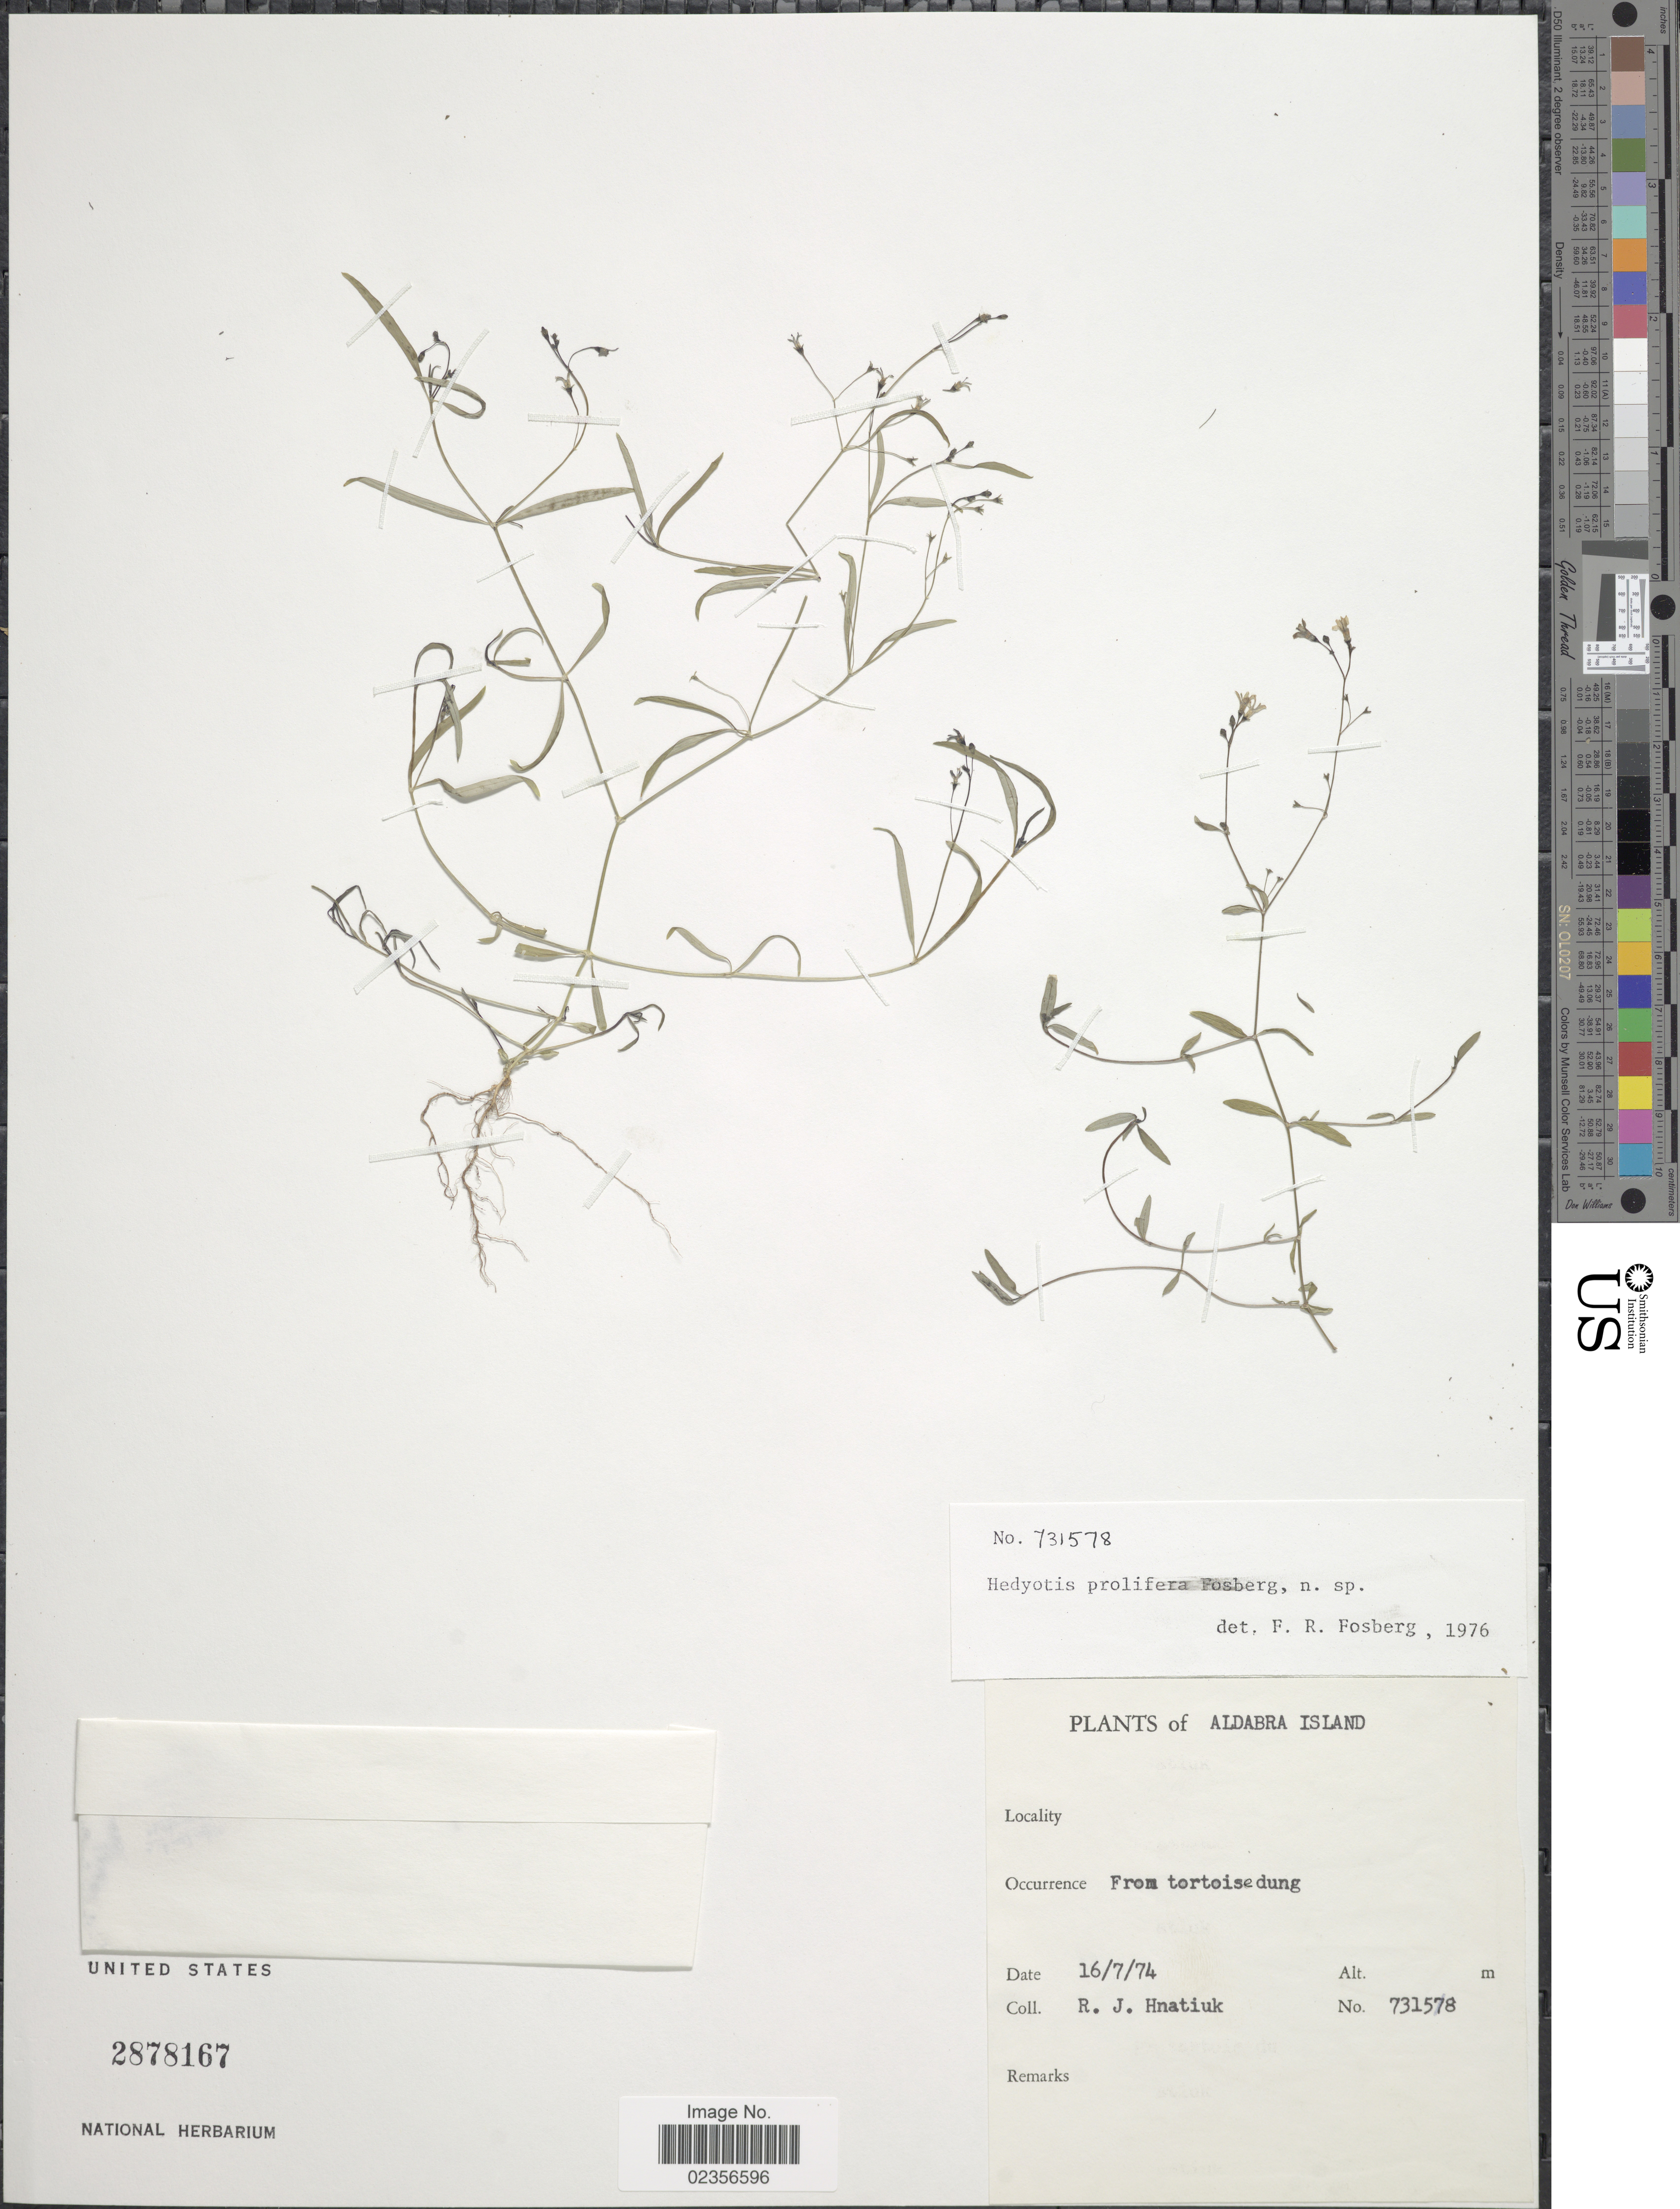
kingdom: Plantae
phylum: Tracheophyta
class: Magnoliopsida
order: Gentianales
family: Rubiaceae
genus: Hedyotis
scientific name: Hedyotis prolifera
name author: Fosberg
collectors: R. Hnatiuk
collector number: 731578*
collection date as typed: Transcribed d/m/y: 16/7/74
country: Seychelles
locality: Aldabra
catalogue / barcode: US 2878167